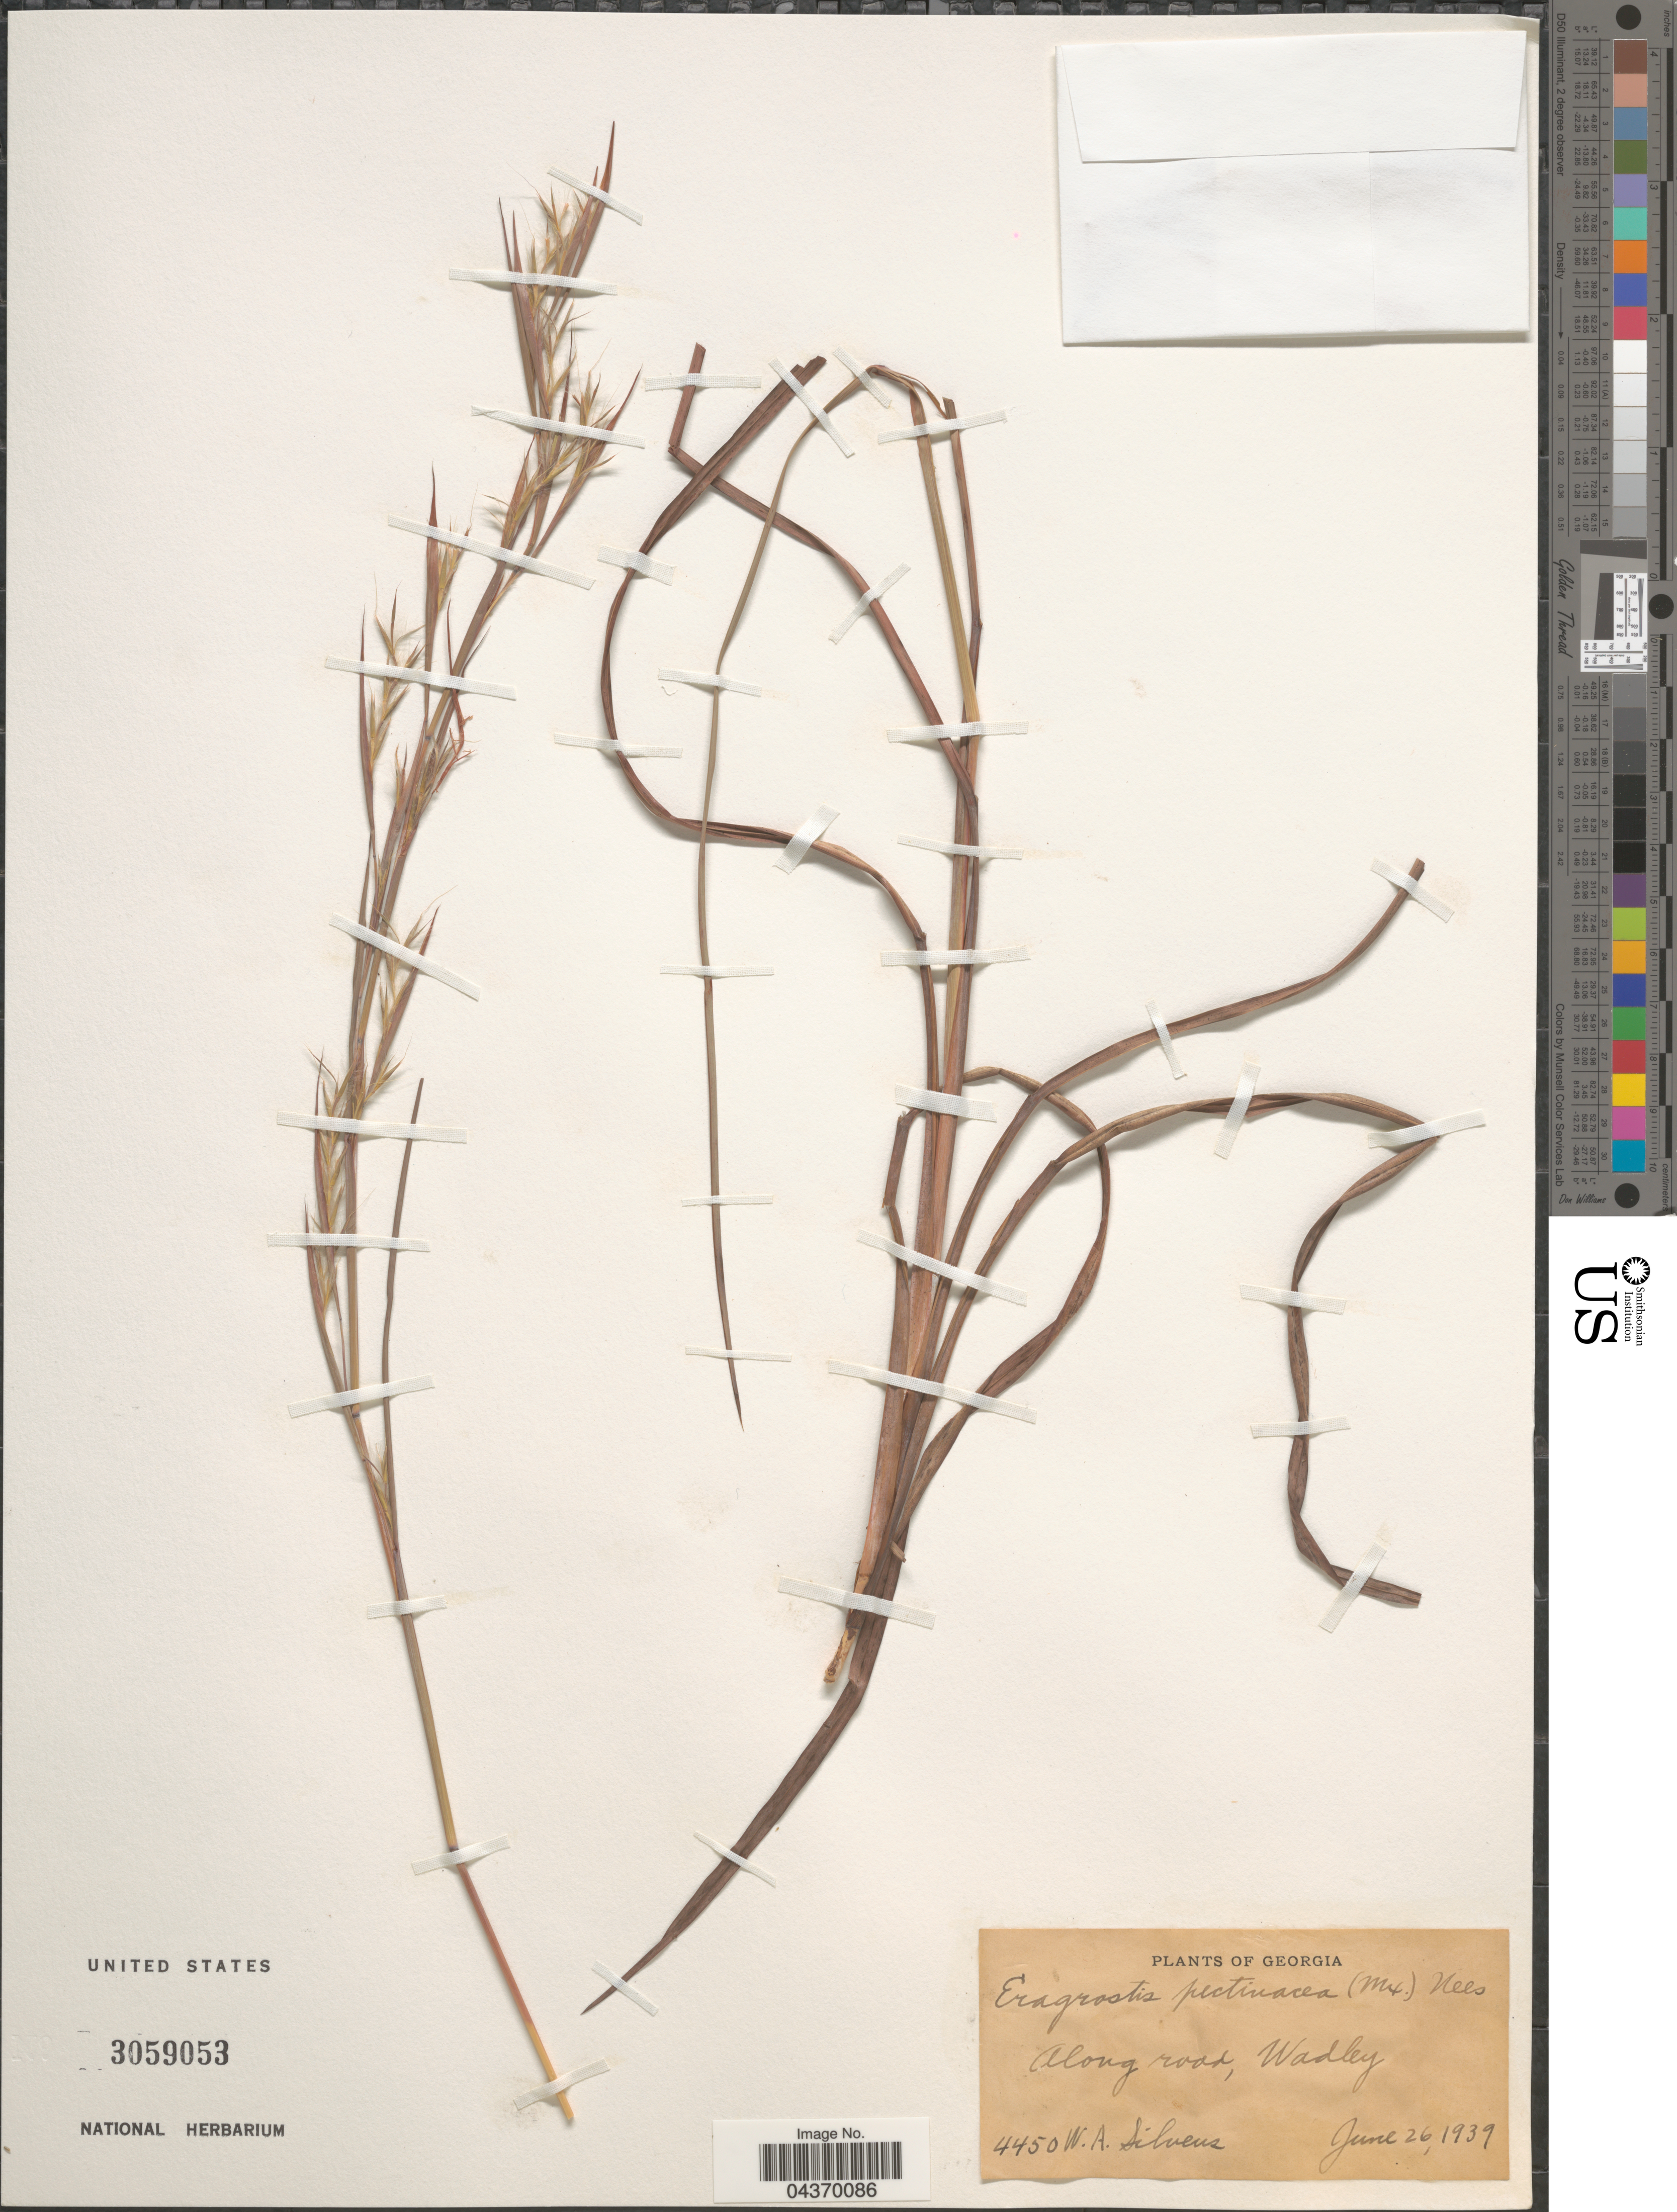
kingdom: Plantae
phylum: Tracheophyta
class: Liliopsida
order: Poales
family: Poaceae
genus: Eragrostis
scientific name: Eragrostis pectinacea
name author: (Michx.) Nees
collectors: W. Silveus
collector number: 4450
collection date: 1939-06-26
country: United States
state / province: Georgia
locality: Along road, Wadley.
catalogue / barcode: US 3059053